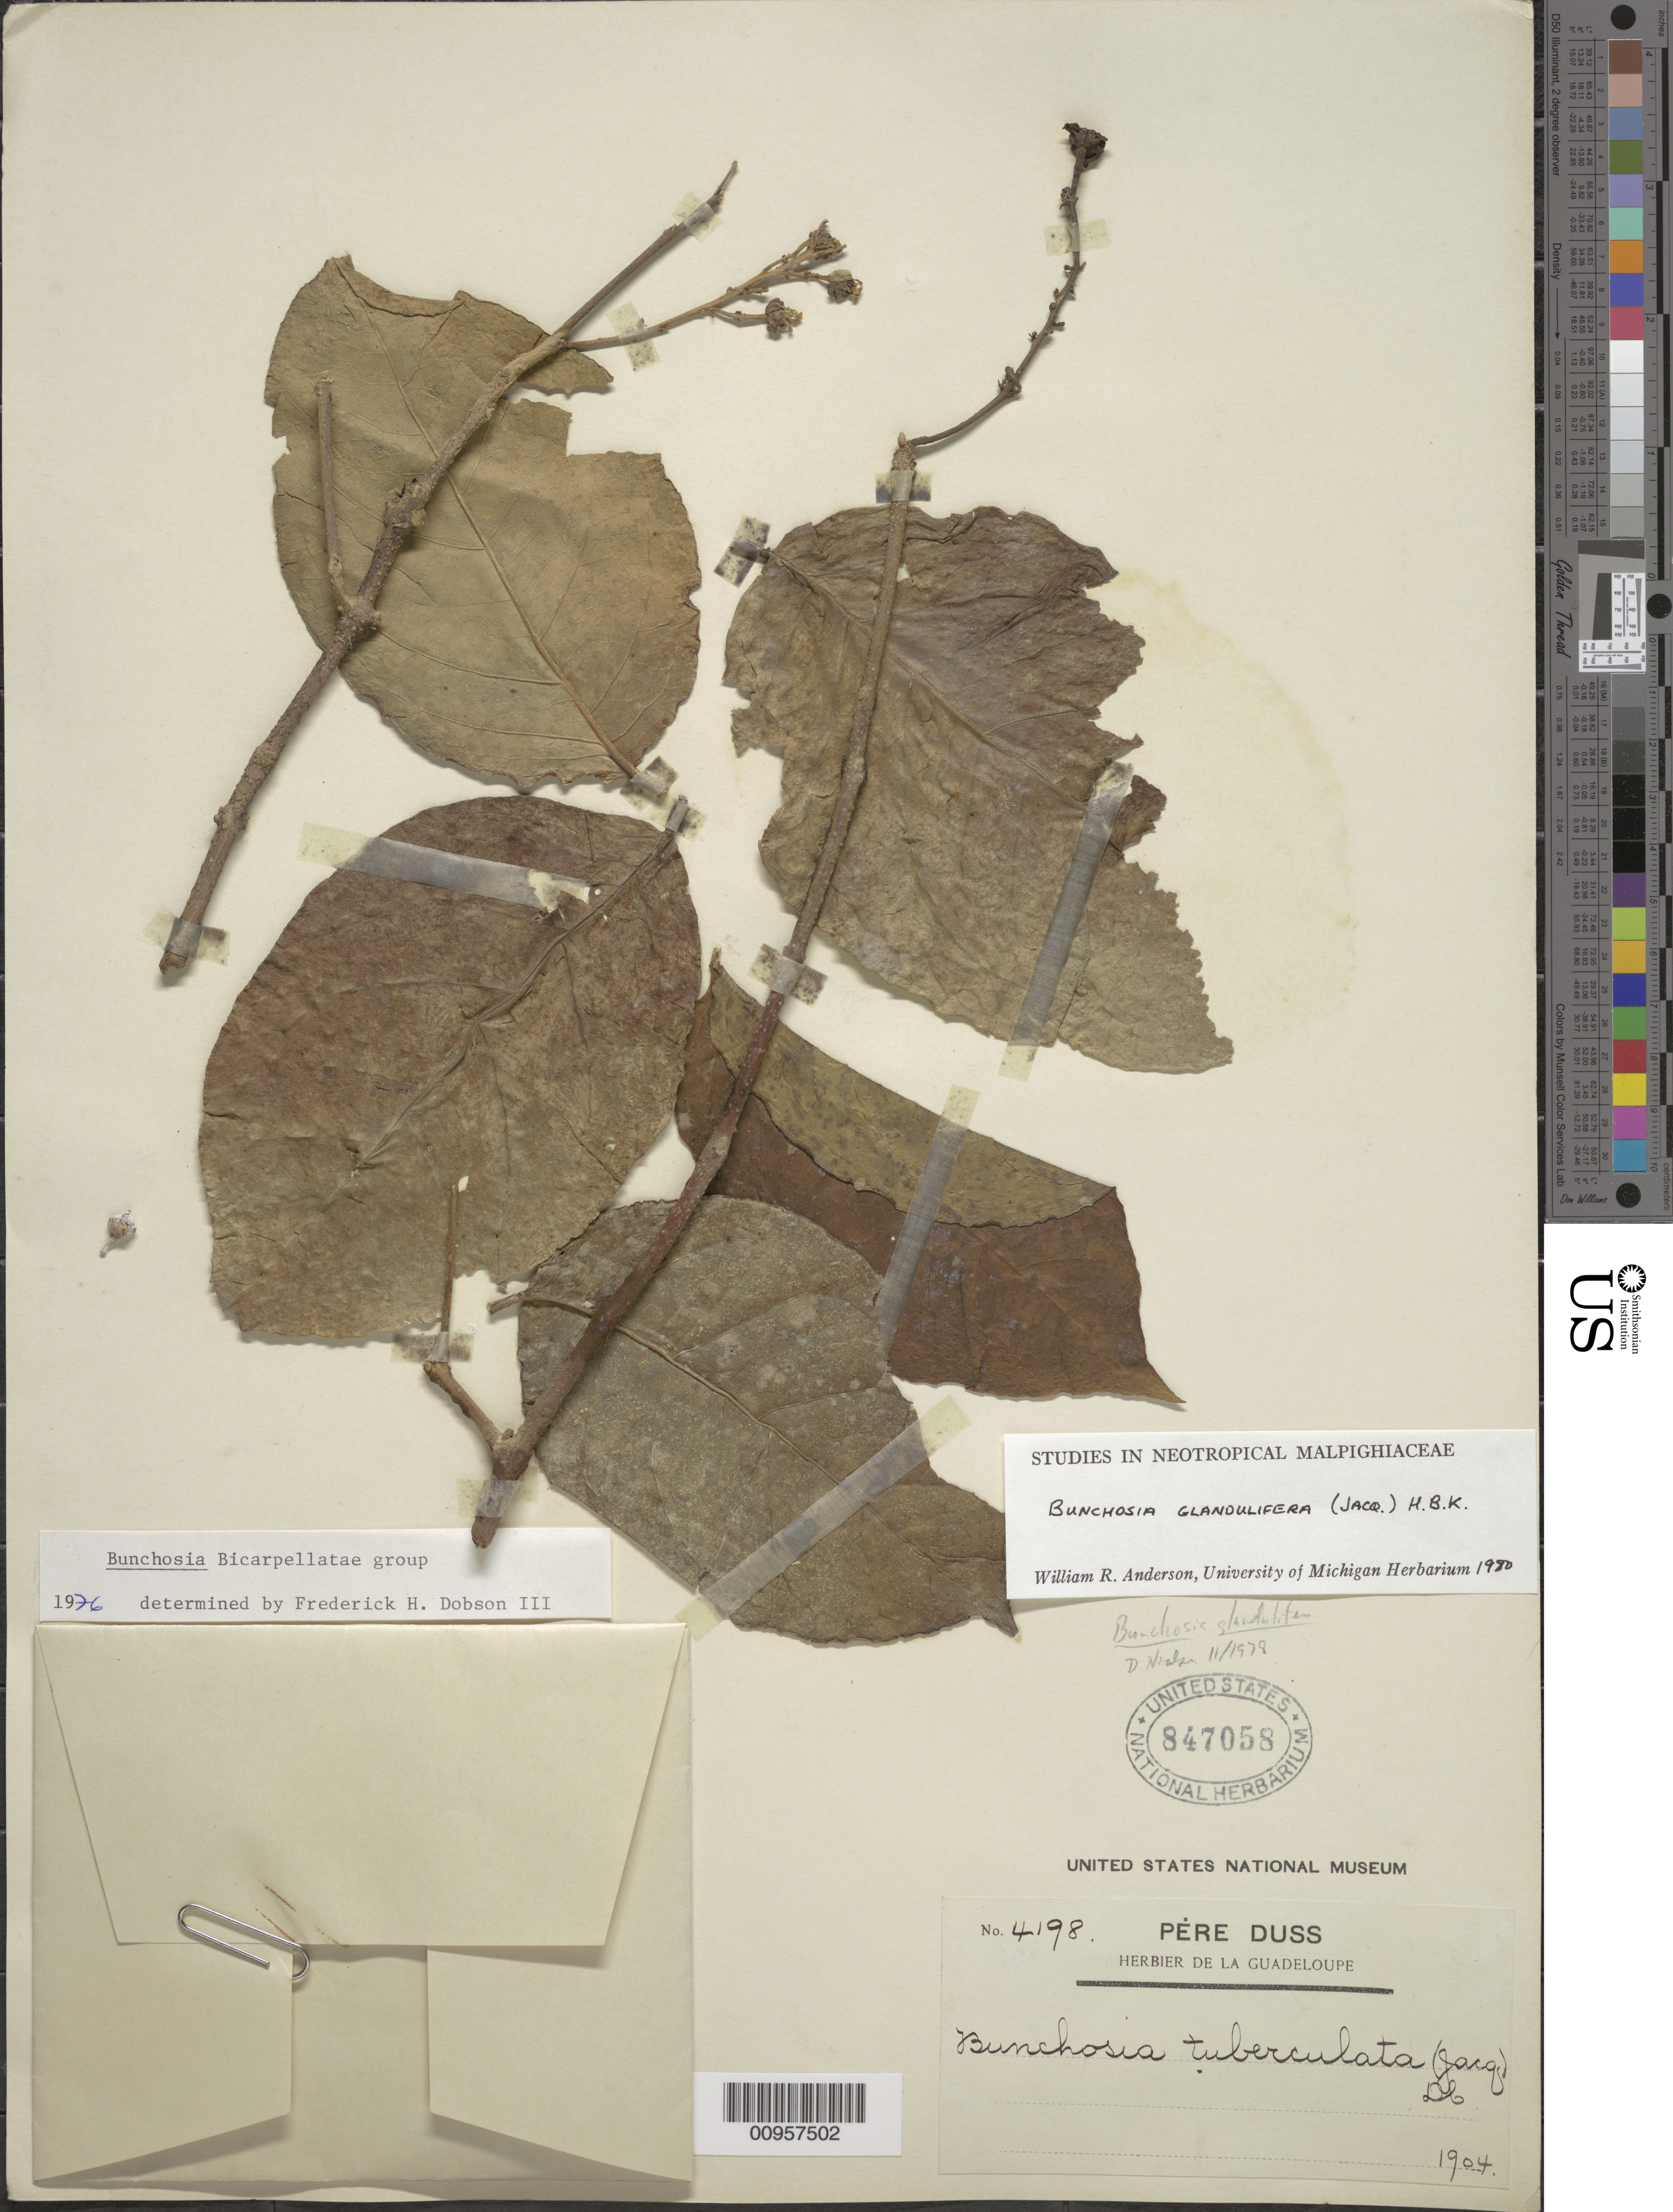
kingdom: Plantae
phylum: Tracheophyta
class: Magnoliopsida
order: Malpighiales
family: Malpighiaceae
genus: Bunchosia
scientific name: Bunchosia glandulifera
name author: (Jacq.) Kunth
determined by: Anderson, W. R., (MICH), University of Michigan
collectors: Père Duss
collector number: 4198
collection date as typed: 1904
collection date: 1904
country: Guadeloupe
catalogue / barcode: US 847058